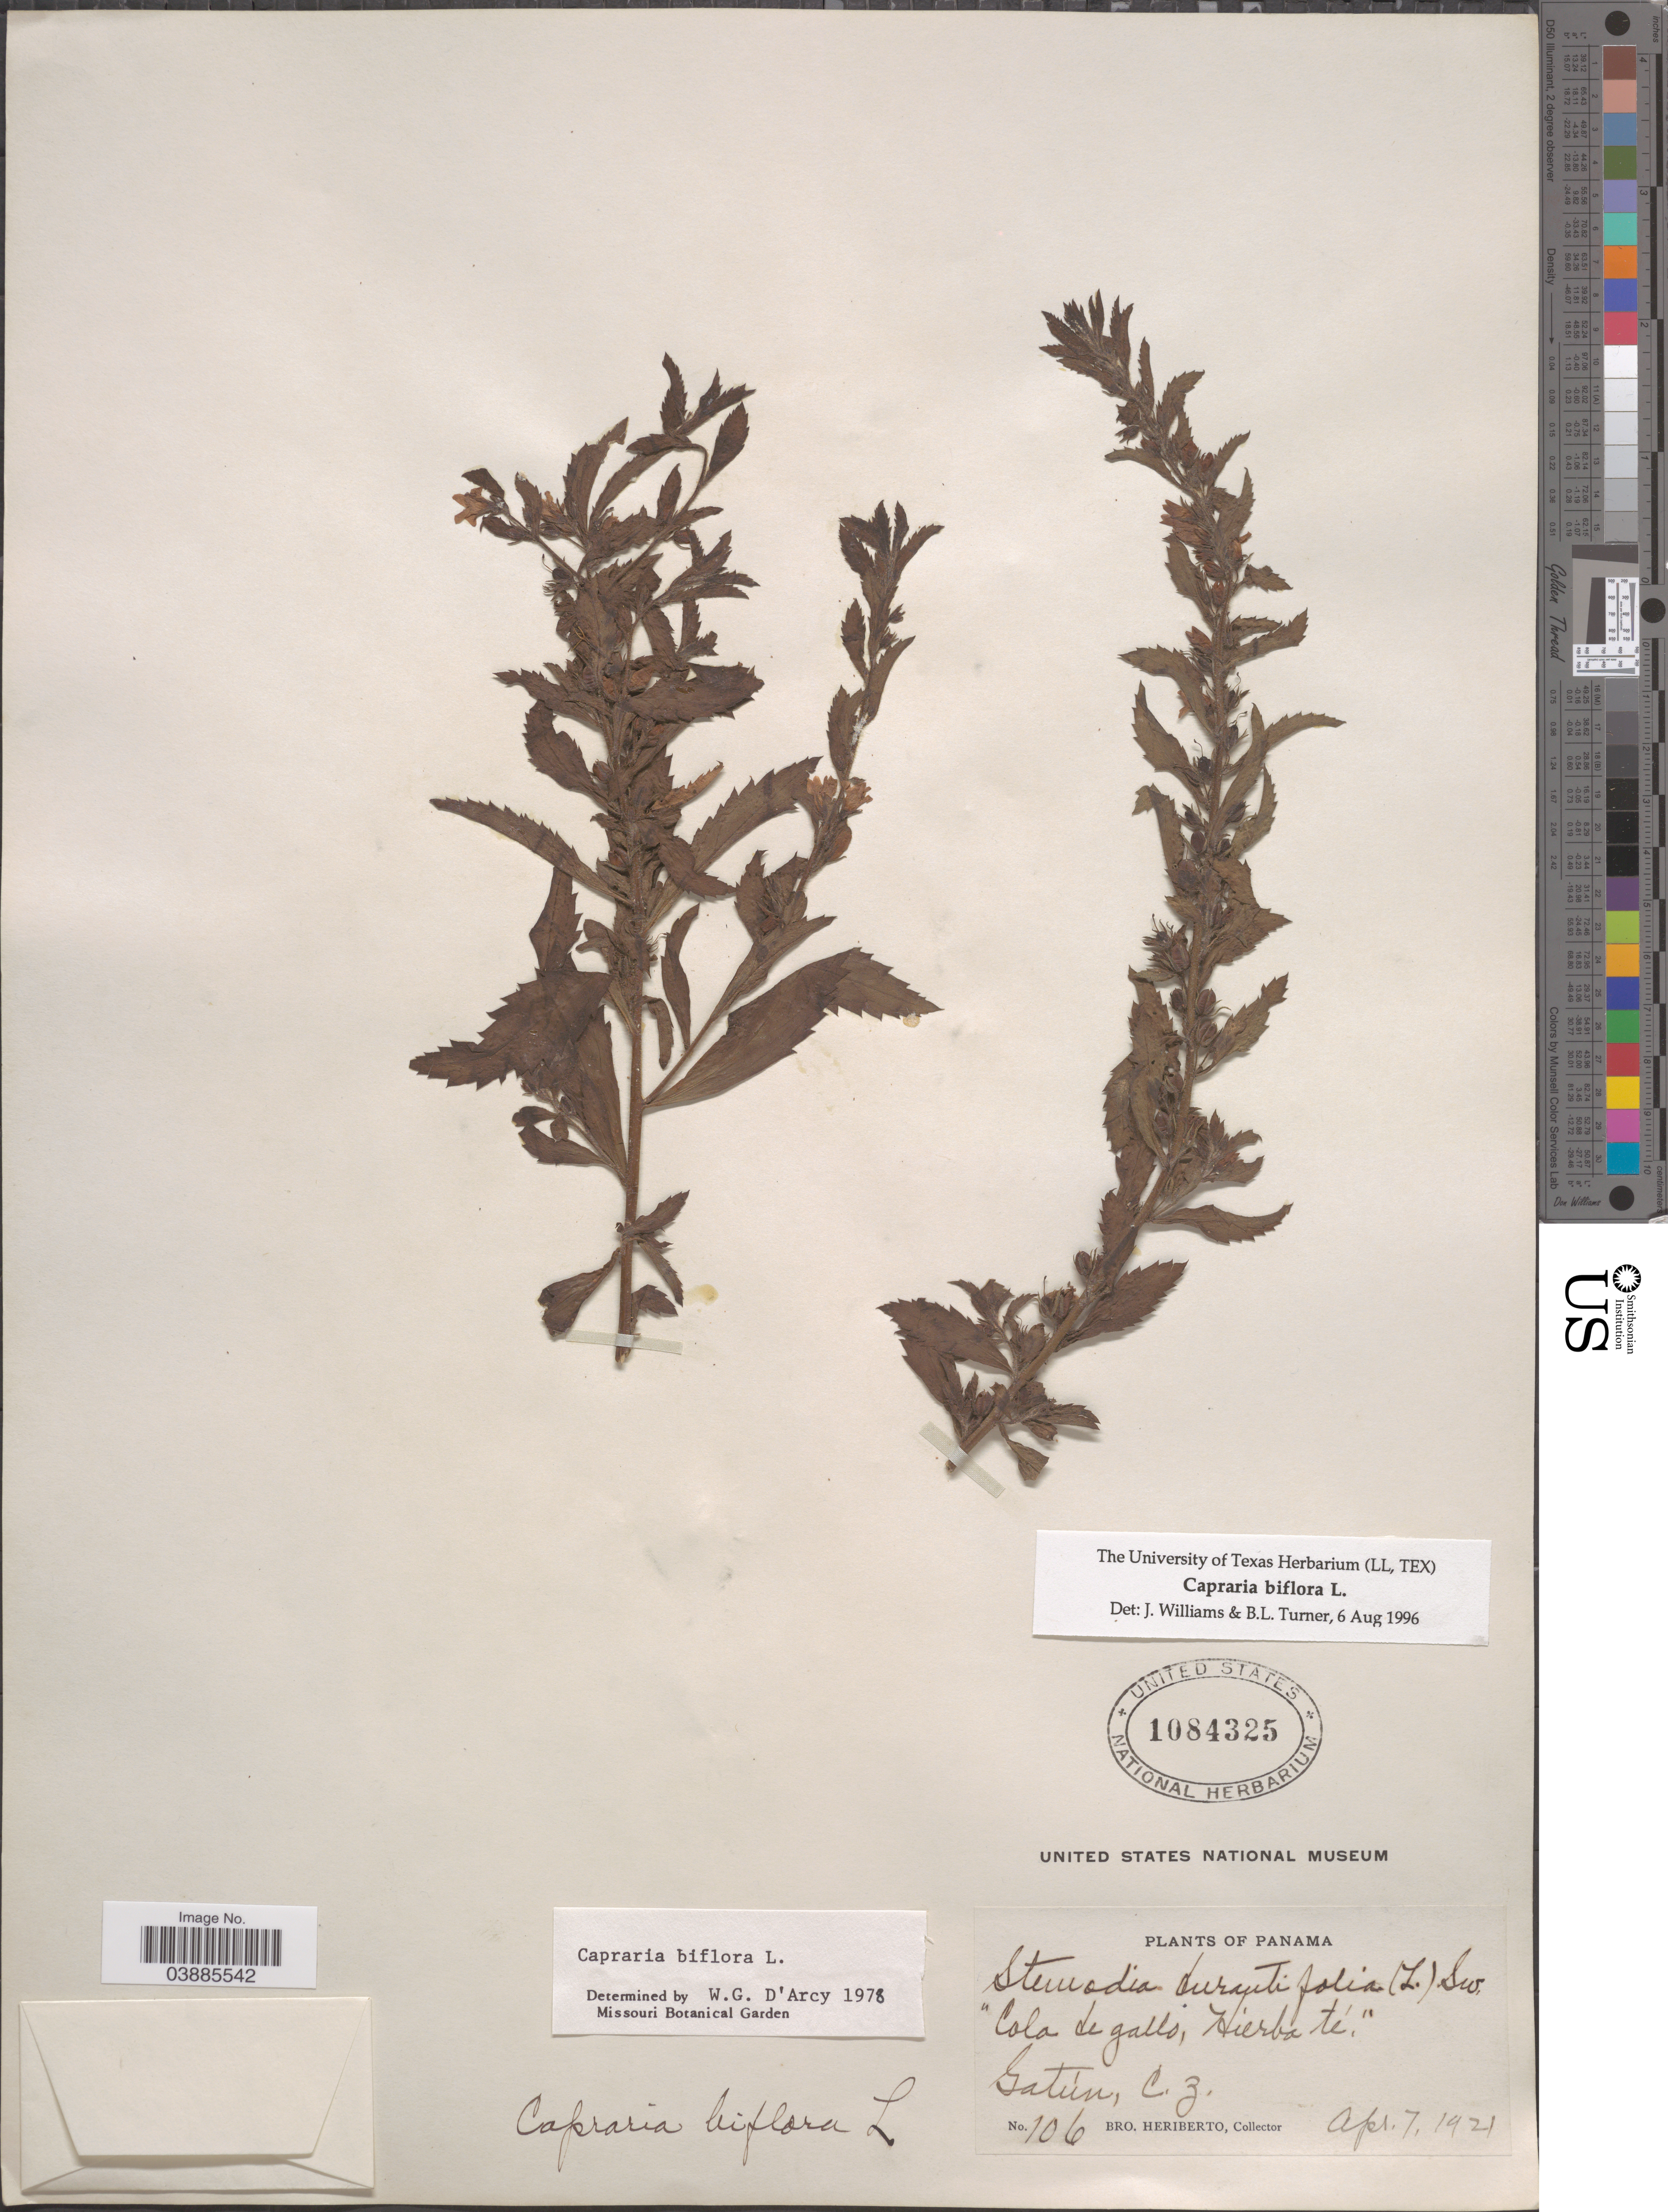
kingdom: Plantae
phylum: Tracheophyta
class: Magnoliopsida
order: Lamiales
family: Scrophulariaceae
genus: Capraria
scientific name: Capraria biflora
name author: L.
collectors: B. Heriberto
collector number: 106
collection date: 1921-04-07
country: Panama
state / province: Colón / Panamá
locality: Gatún, C. Z.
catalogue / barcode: US 1084325